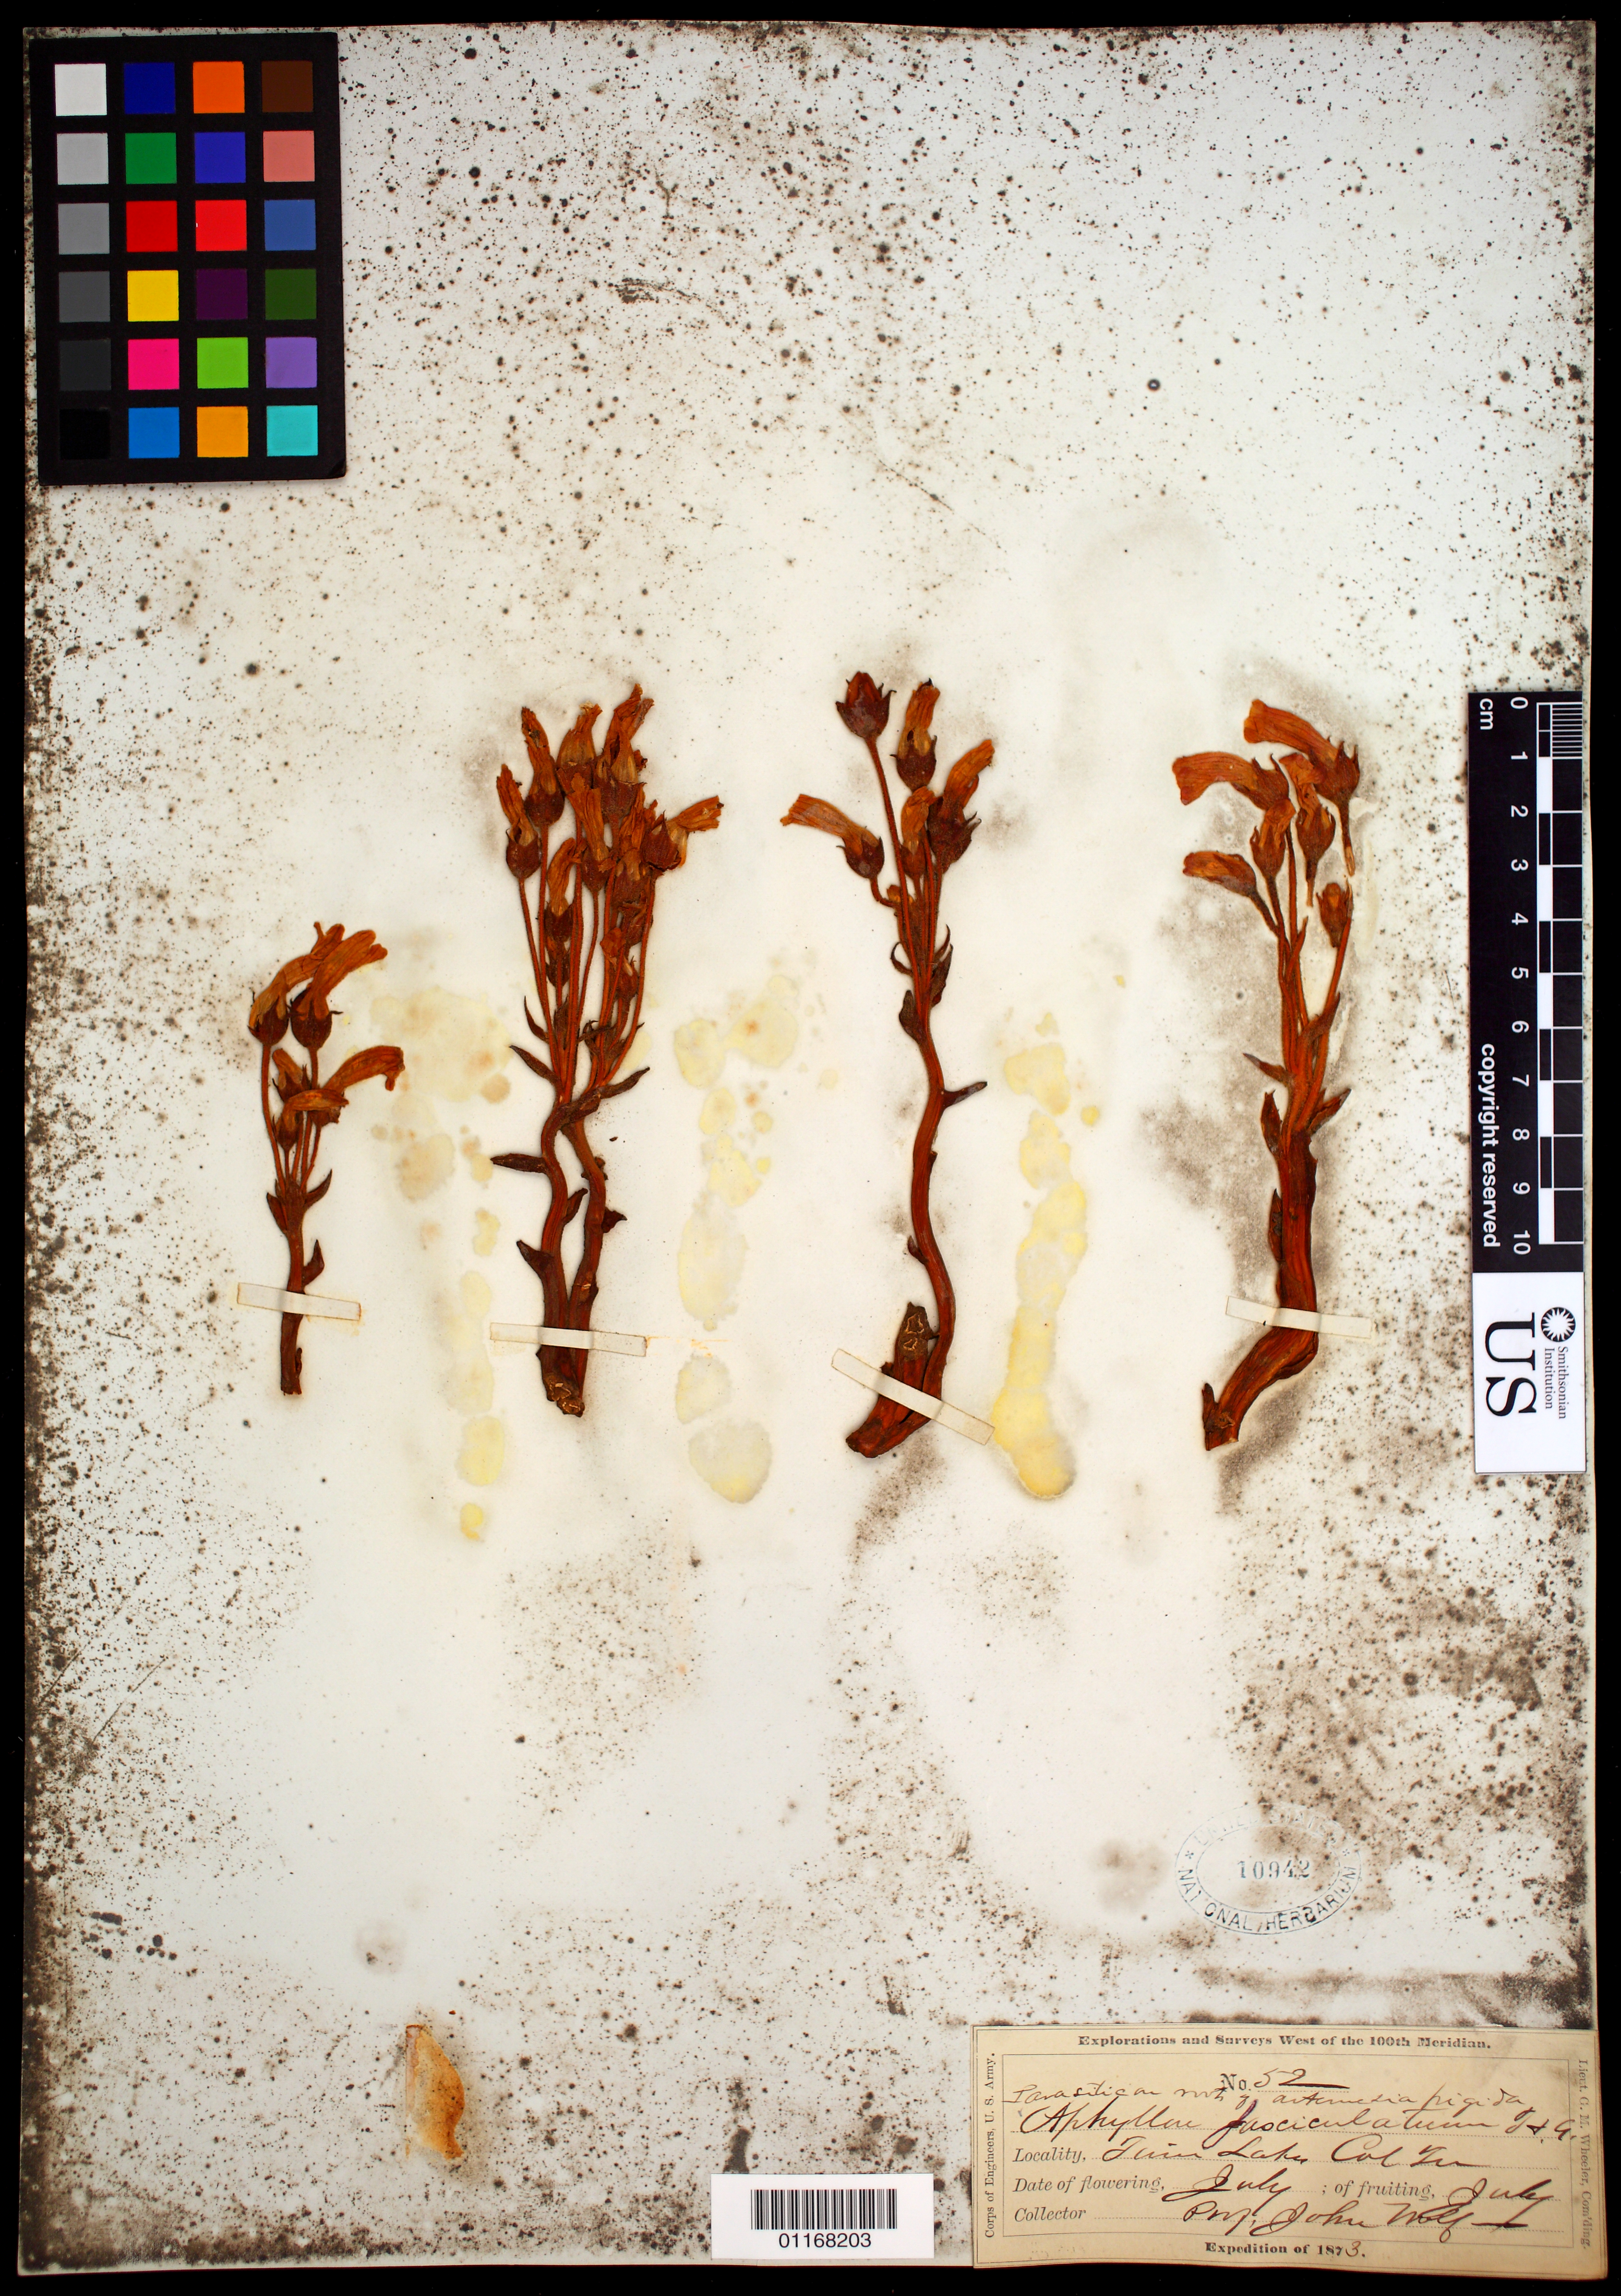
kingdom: Plantae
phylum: Tracheophyta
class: Magnoliopsida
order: Lamiales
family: Orobanchaceae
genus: Aphyllon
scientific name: Aphyllon fasciculatum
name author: (Nutt.) Torr. & A. Gray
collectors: J. Wolf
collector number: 52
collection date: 1873-07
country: United States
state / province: Colorado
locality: Twin Lakes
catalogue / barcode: US 10942